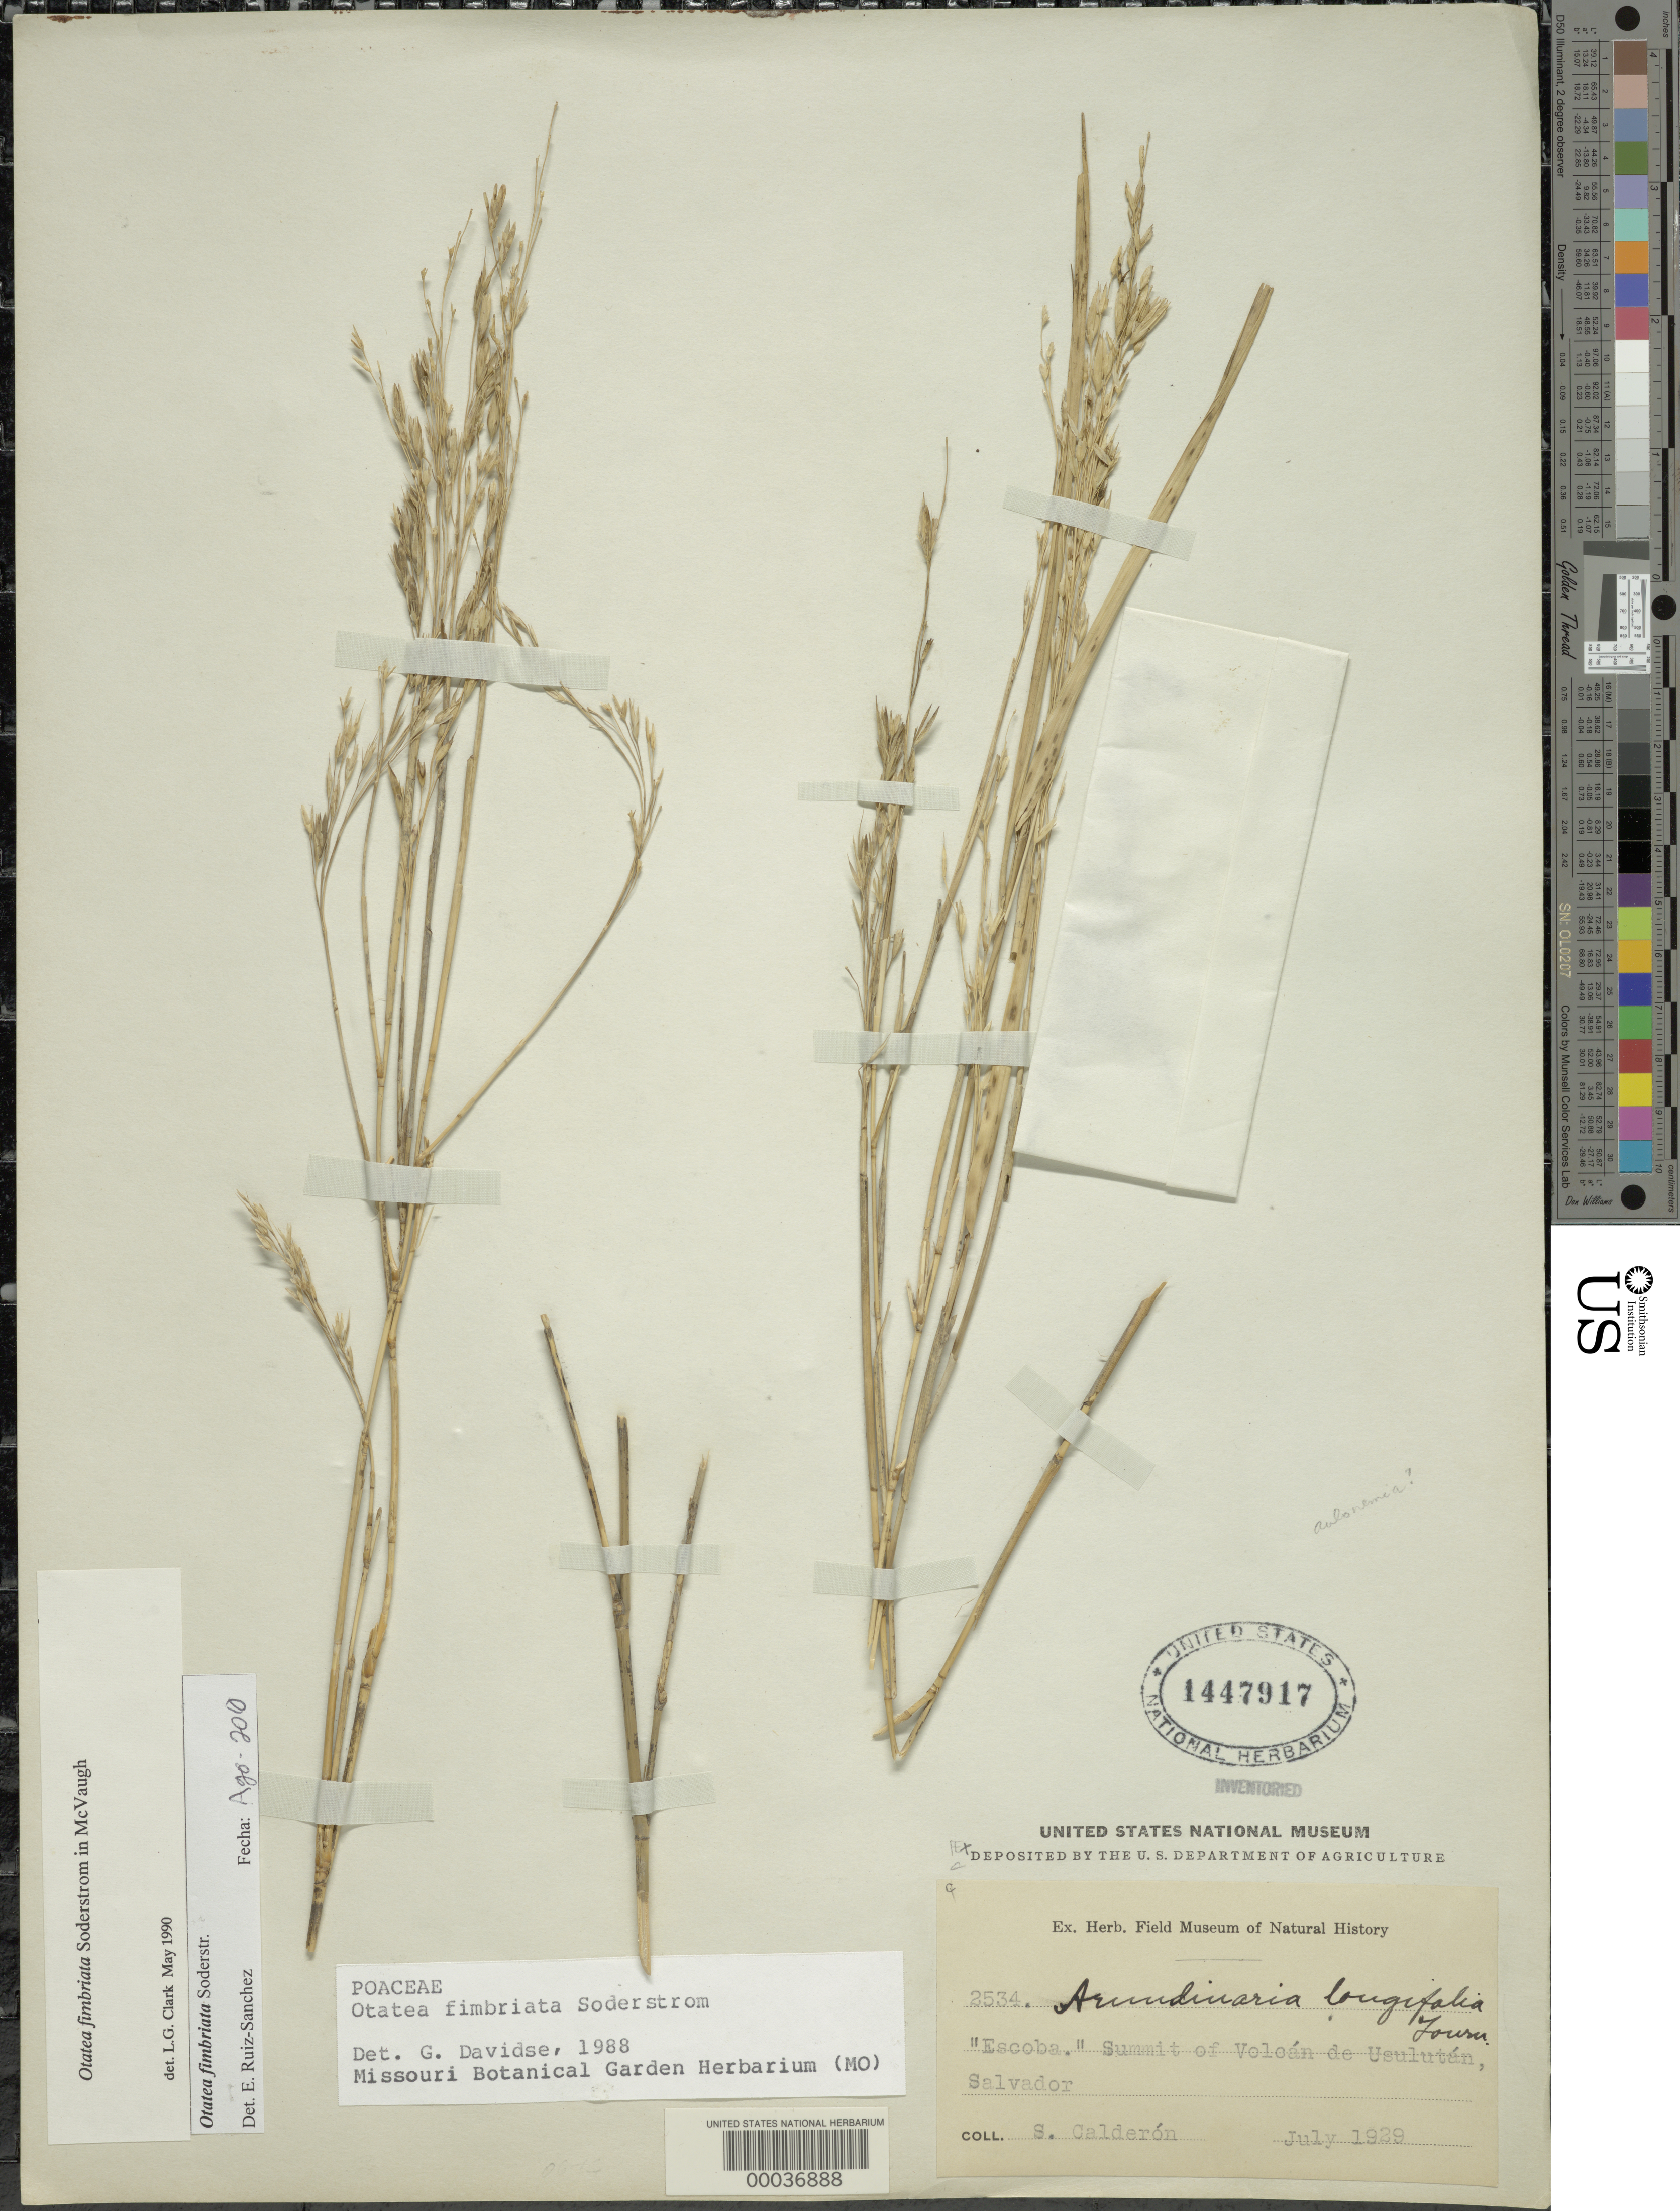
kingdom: Plantae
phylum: Tracheophyta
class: Liliopsida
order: Poales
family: Poaceae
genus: Otatea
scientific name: Otatea fimbriata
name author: Soderstr. in McVaugh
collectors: S. Calderón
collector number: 2534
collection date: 1929-07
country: El Salvador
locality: Santiago de María.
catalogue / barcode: US 1449717